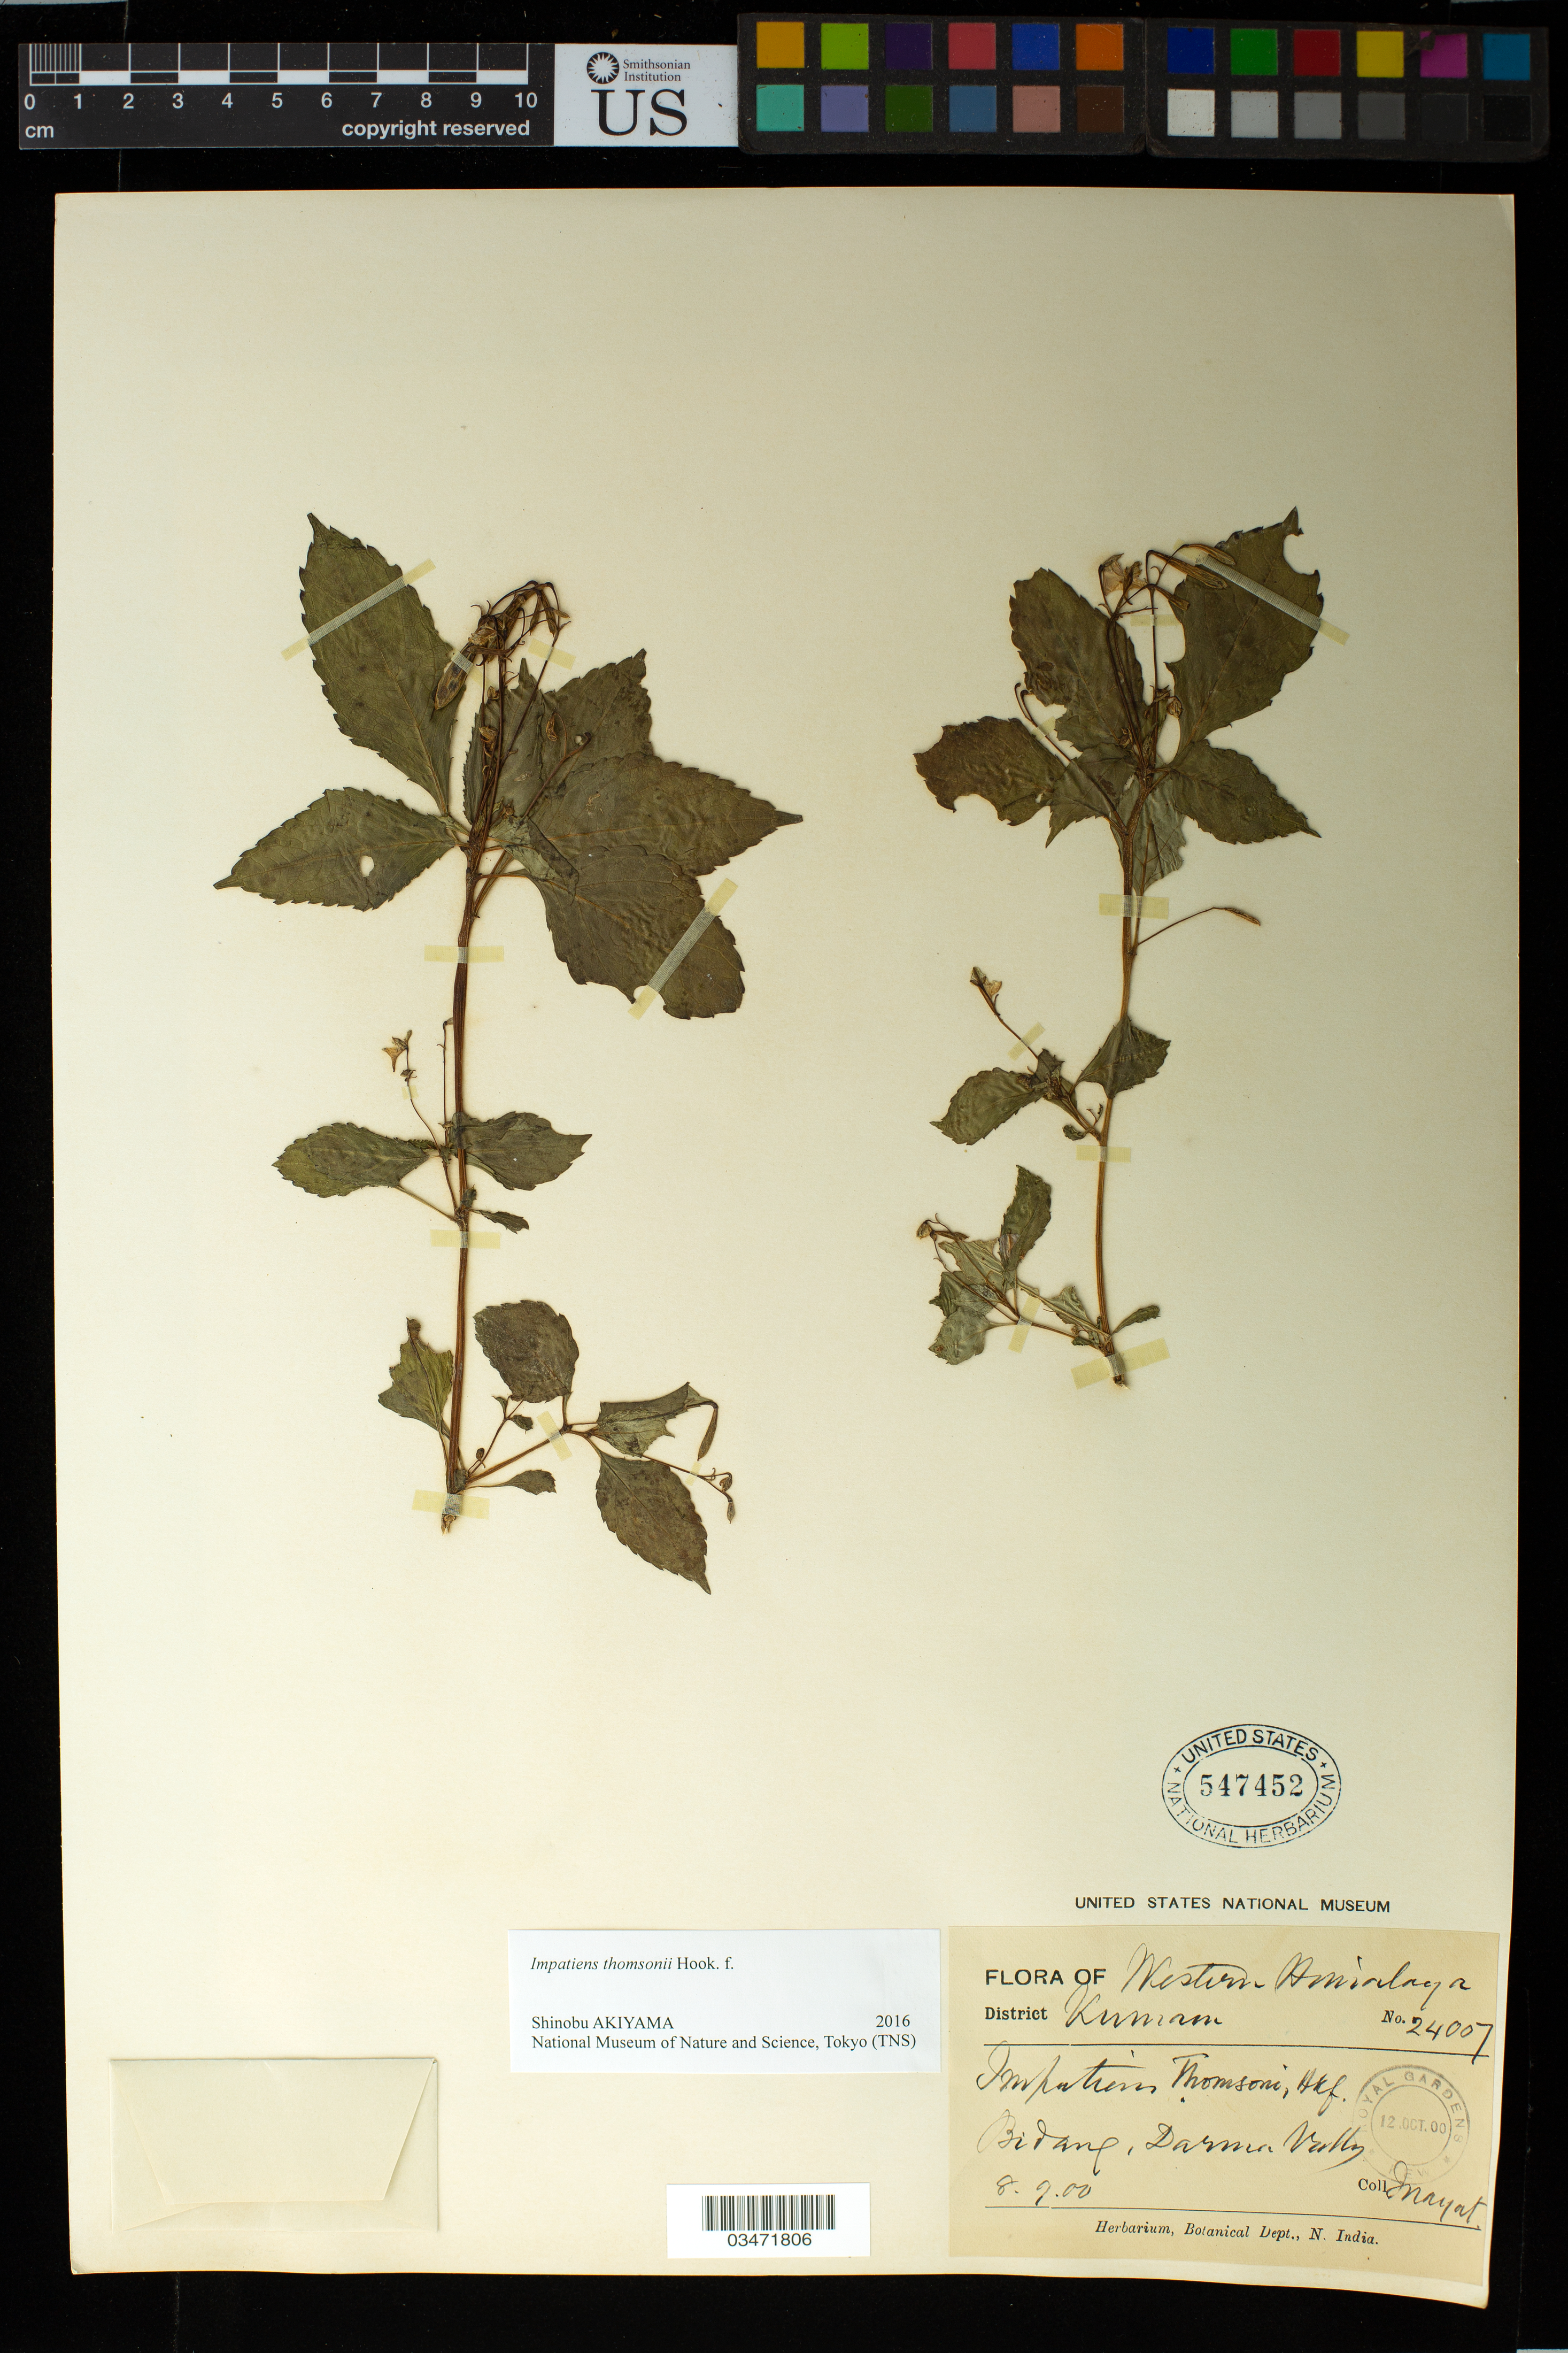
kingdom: Plantae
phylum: Tracheophyta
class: Magnoliopsida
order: Ericales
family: Balsaminaceae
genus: Impatiens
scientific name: Impatiens thomsonii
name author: Hook. f.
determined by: Akiyama, Shinobu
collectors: -. Inayat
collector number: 24007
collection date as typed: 8.9.00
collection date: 1900-09-08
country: India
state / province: Uttarakhand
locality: Western Himalaya. Kumaon District. Bidans, Darma Valley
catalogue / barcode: US 547452